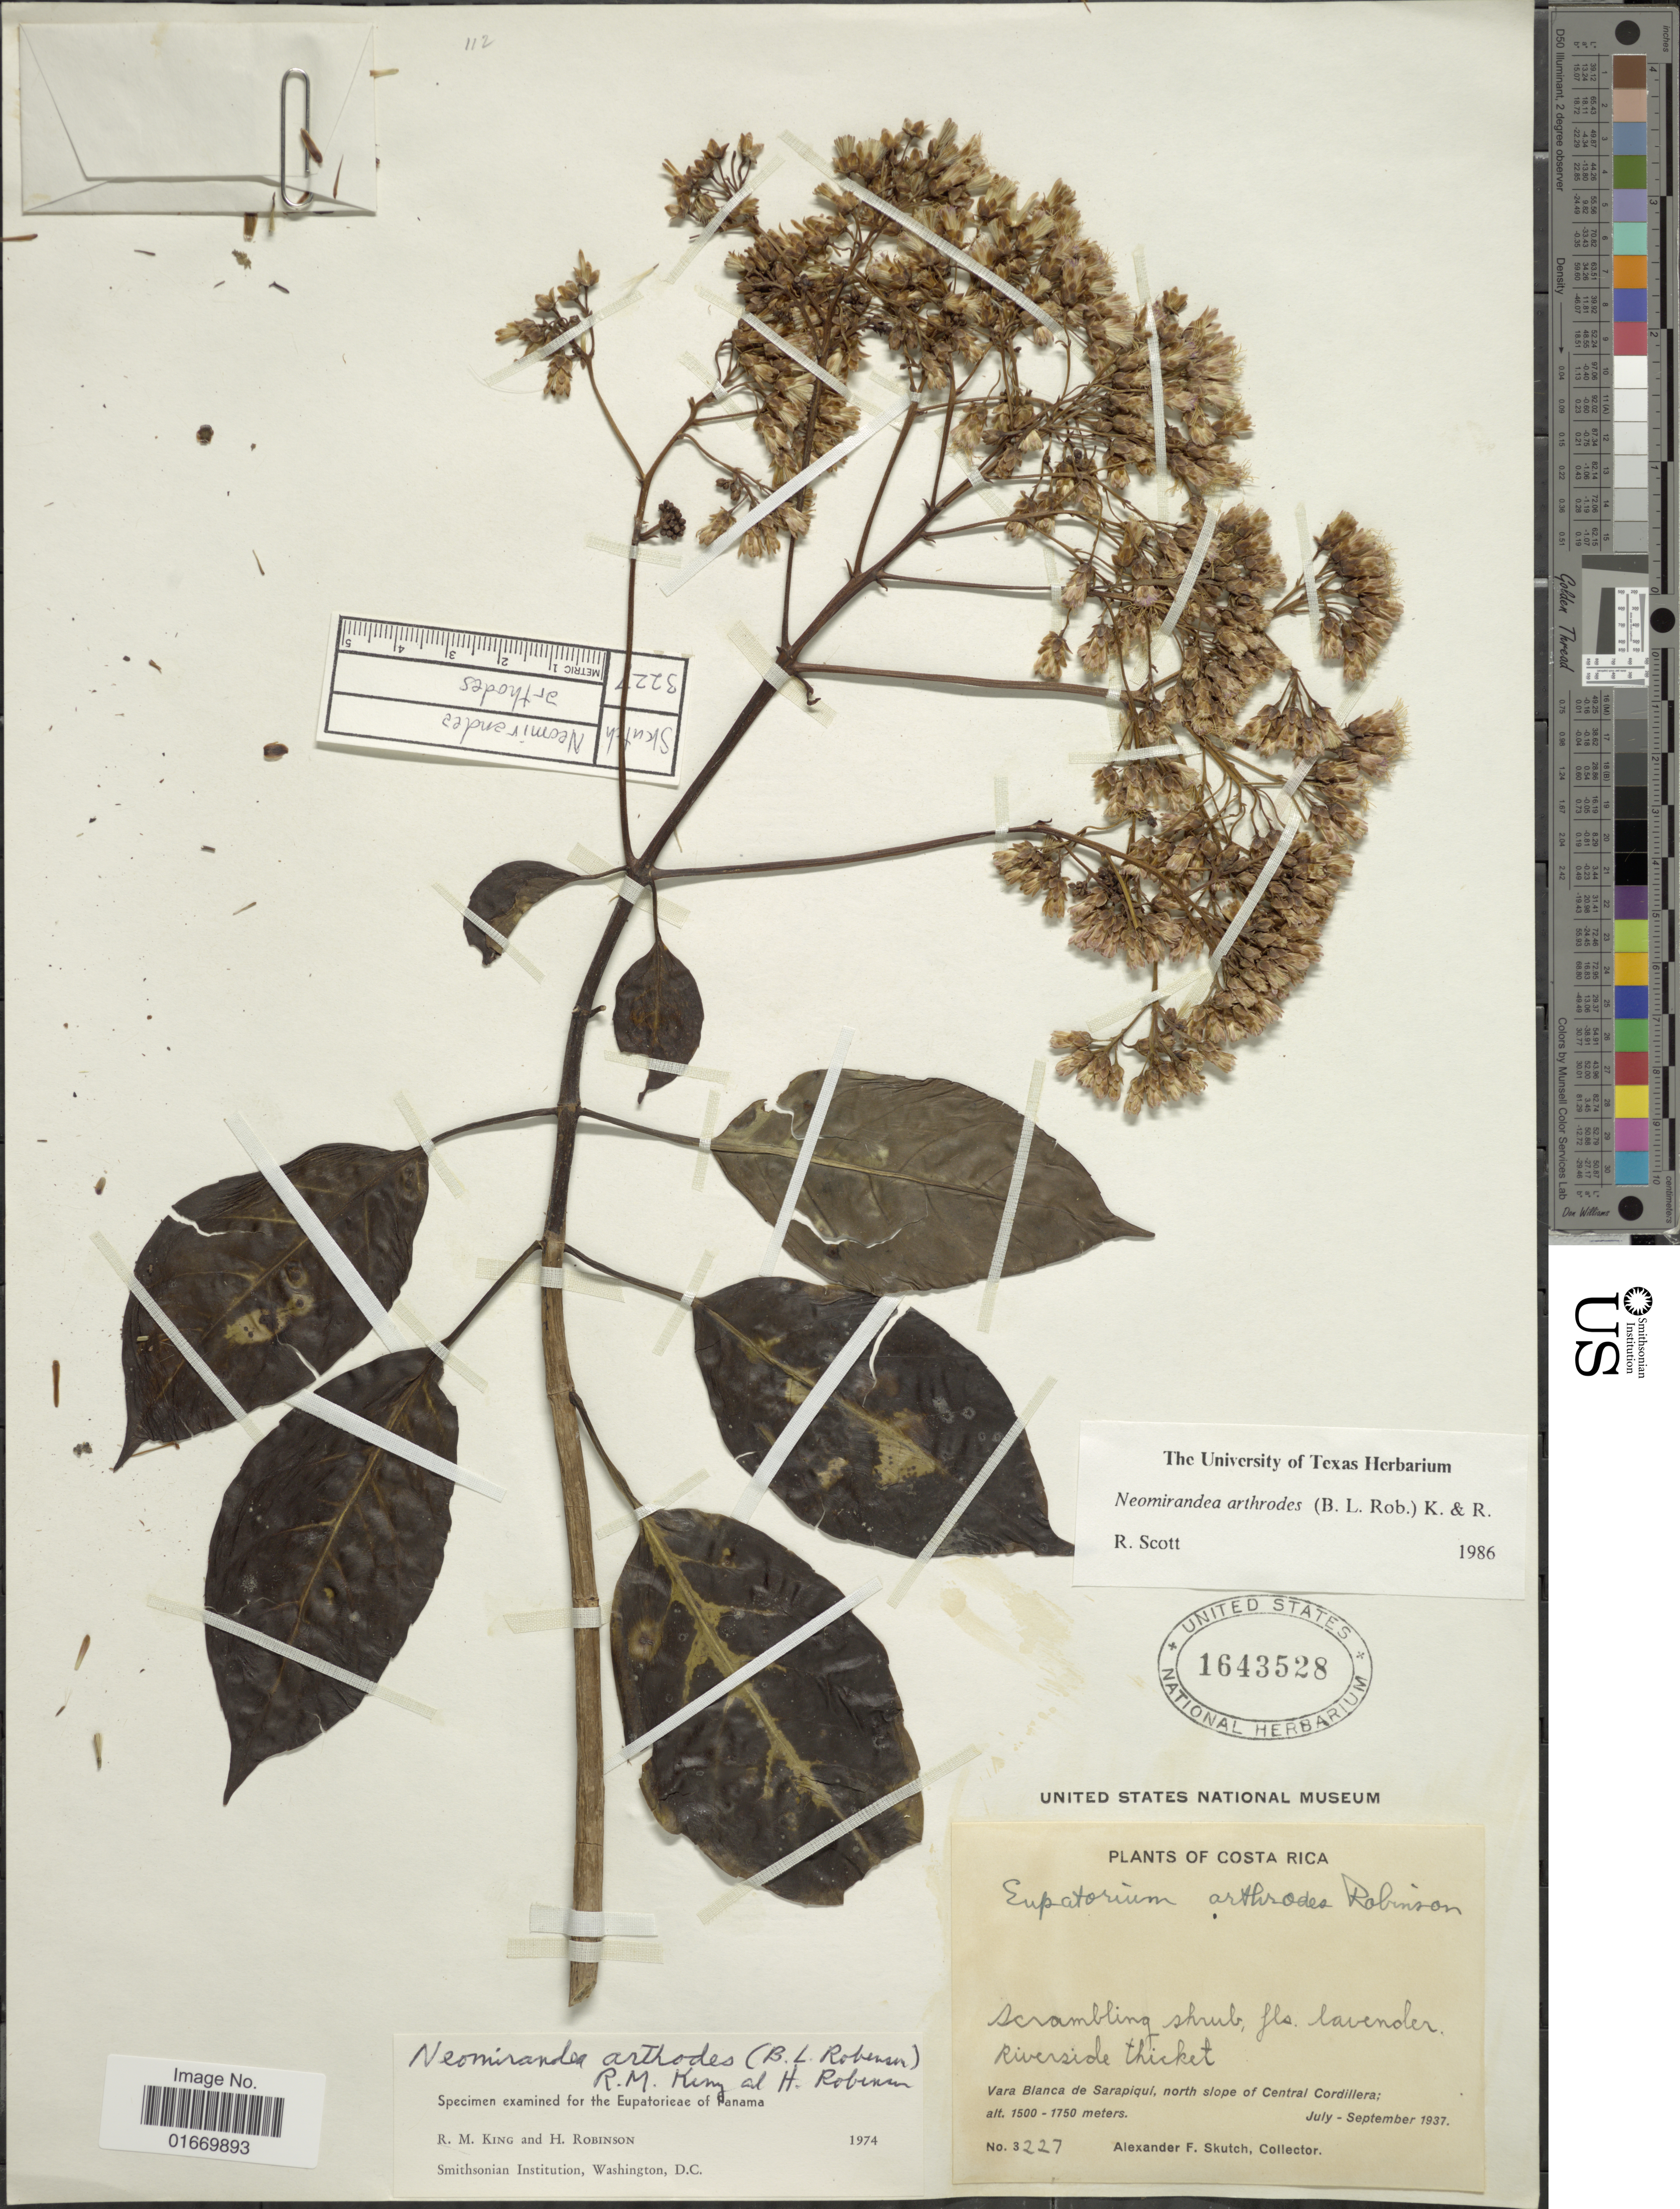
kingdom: Plantae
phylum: Tracheophyta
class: Magnoliopsida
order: Asterales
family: Asteraceae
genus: Neomirandea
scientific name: Neomirandea arthodes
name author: (B.L. Rob.) R.M. King & H. Rob.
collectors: A. F. Skutch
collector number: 3227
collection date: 1937-07/1937-09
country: Costa Rica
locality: Vara Blanca de Sarapiqui, north slope of Central Cordillera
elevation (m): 1500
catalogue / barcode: US 1643528